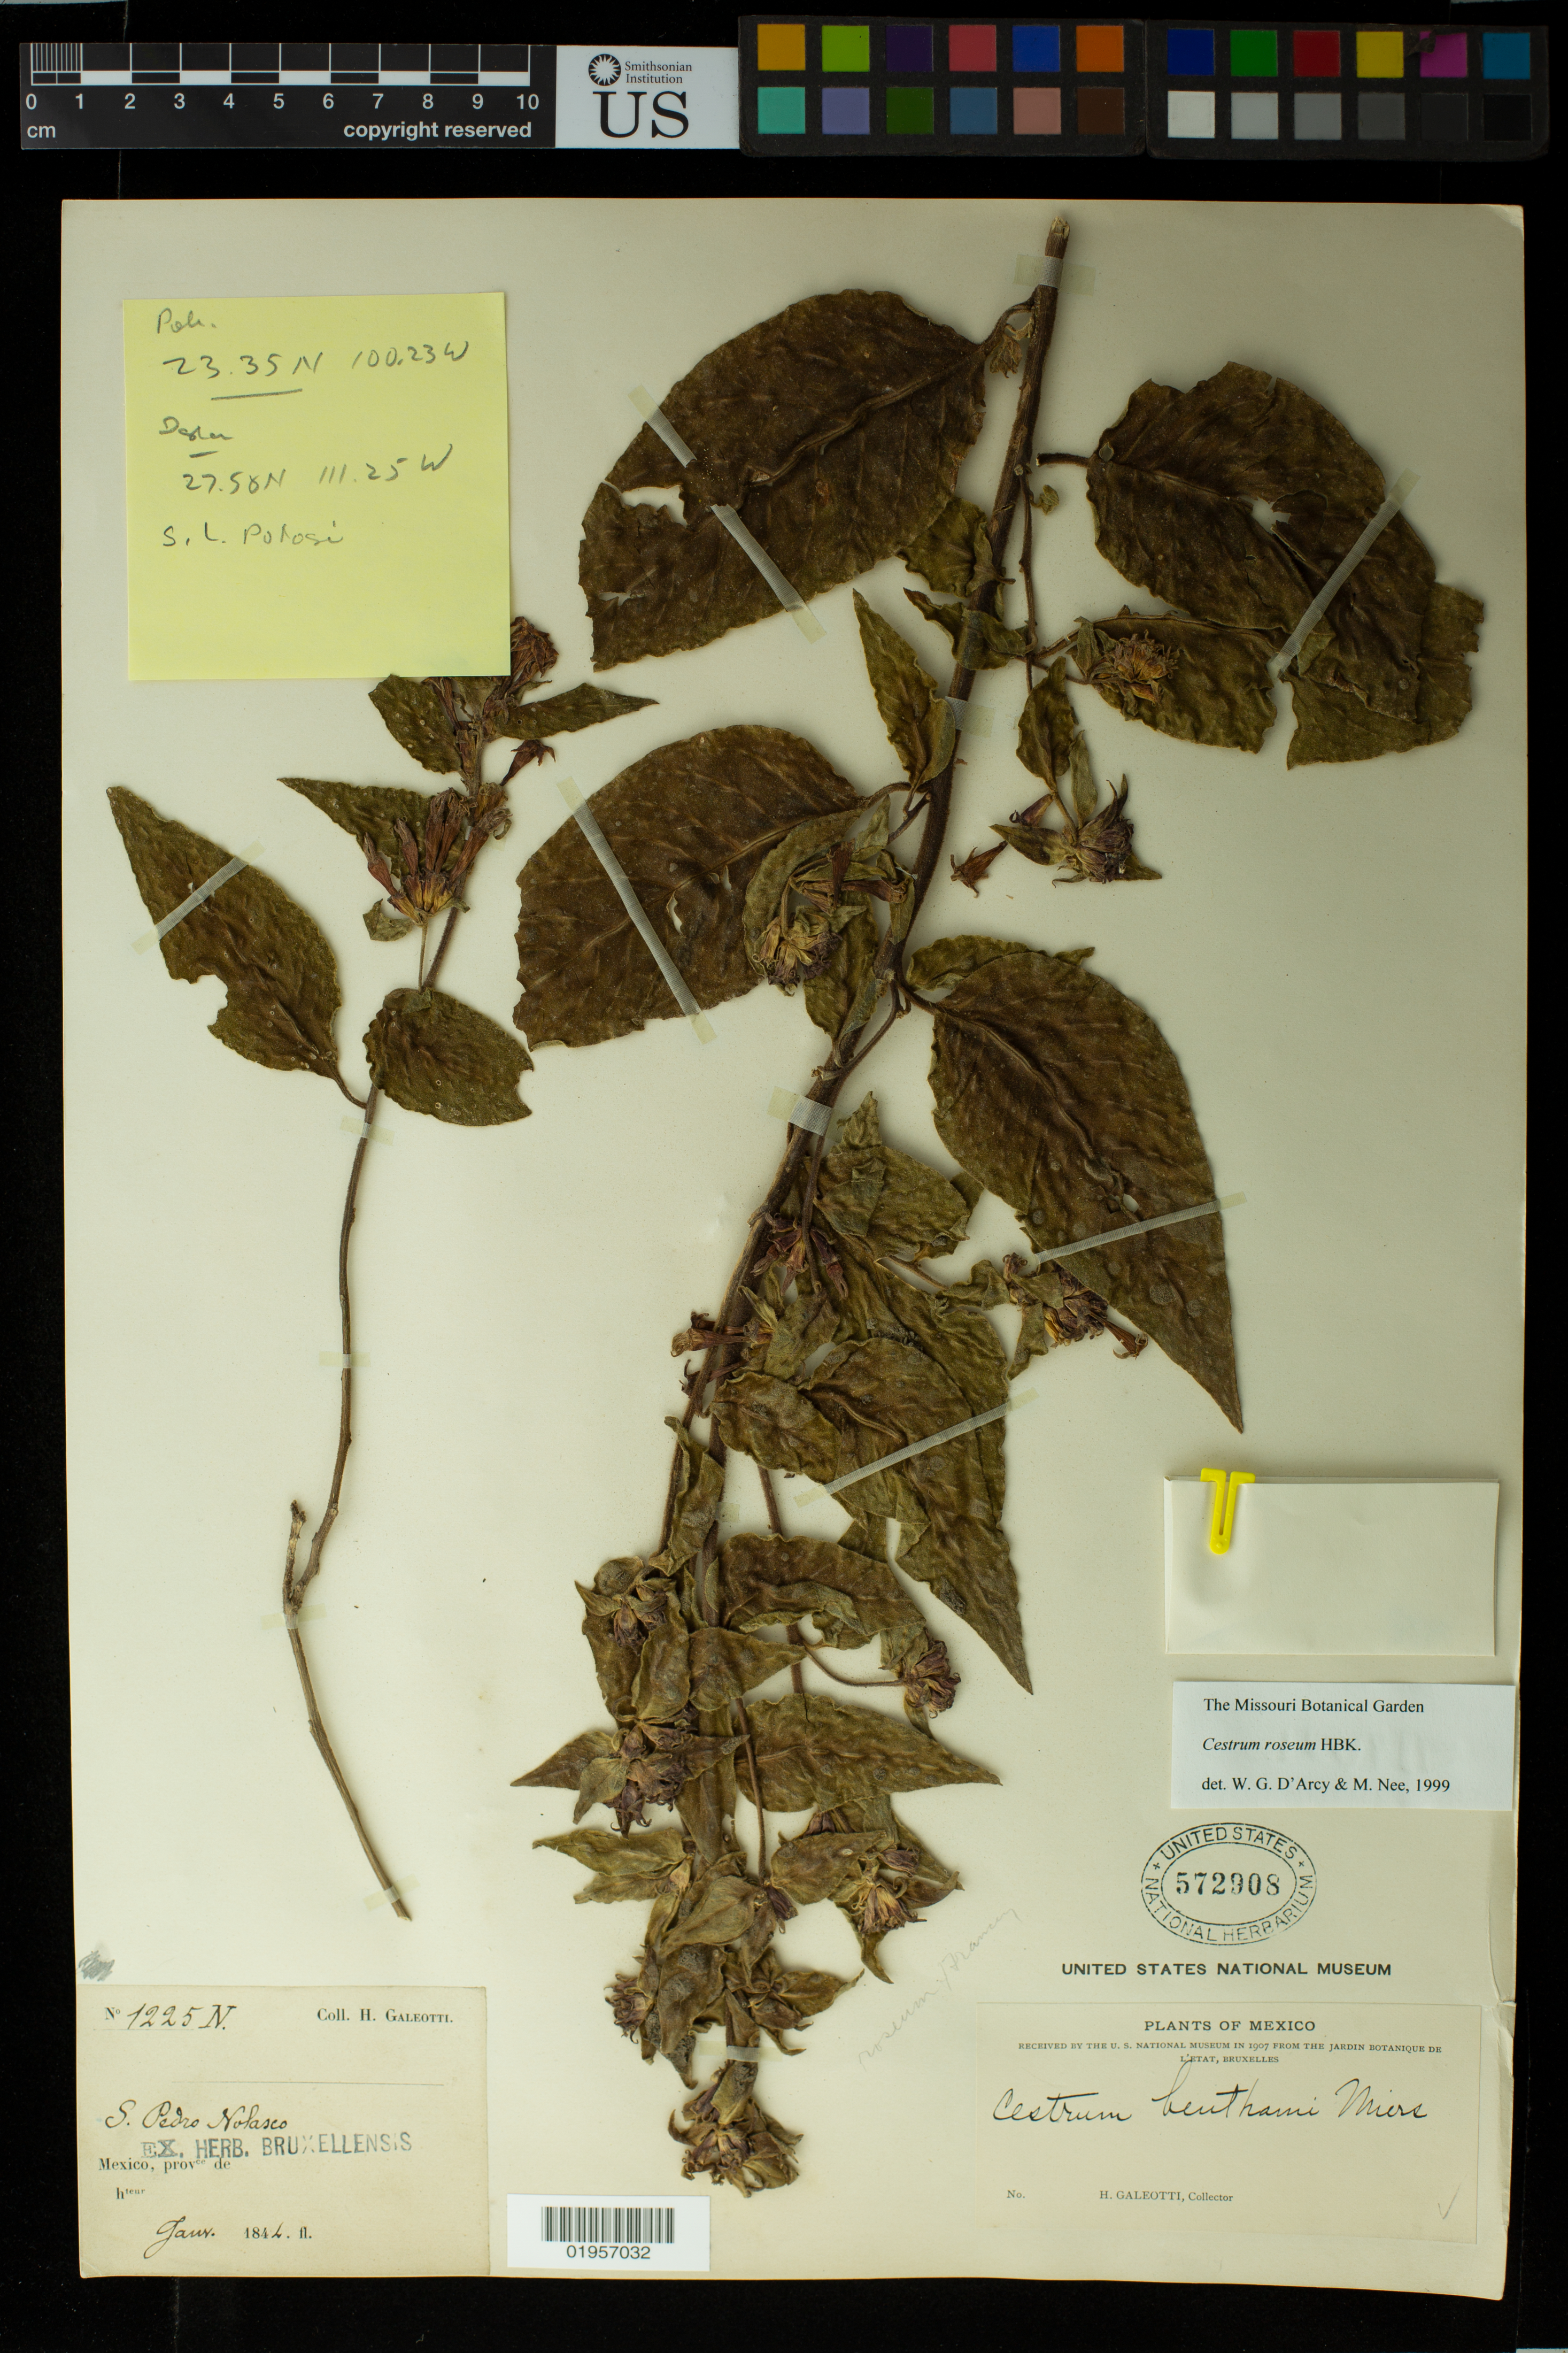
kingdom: Plantae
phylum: Tracheophyta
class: Magnoliopsida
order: Solanales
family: Solanaceae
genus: Cestrum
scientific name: Cestrum roseum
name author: Kunth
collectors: H. G. Galeotti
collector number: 1225N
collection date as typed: Jan 1844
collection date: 1844-01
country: Mexico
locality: San Pedro Nolasco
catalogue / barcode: US 572908